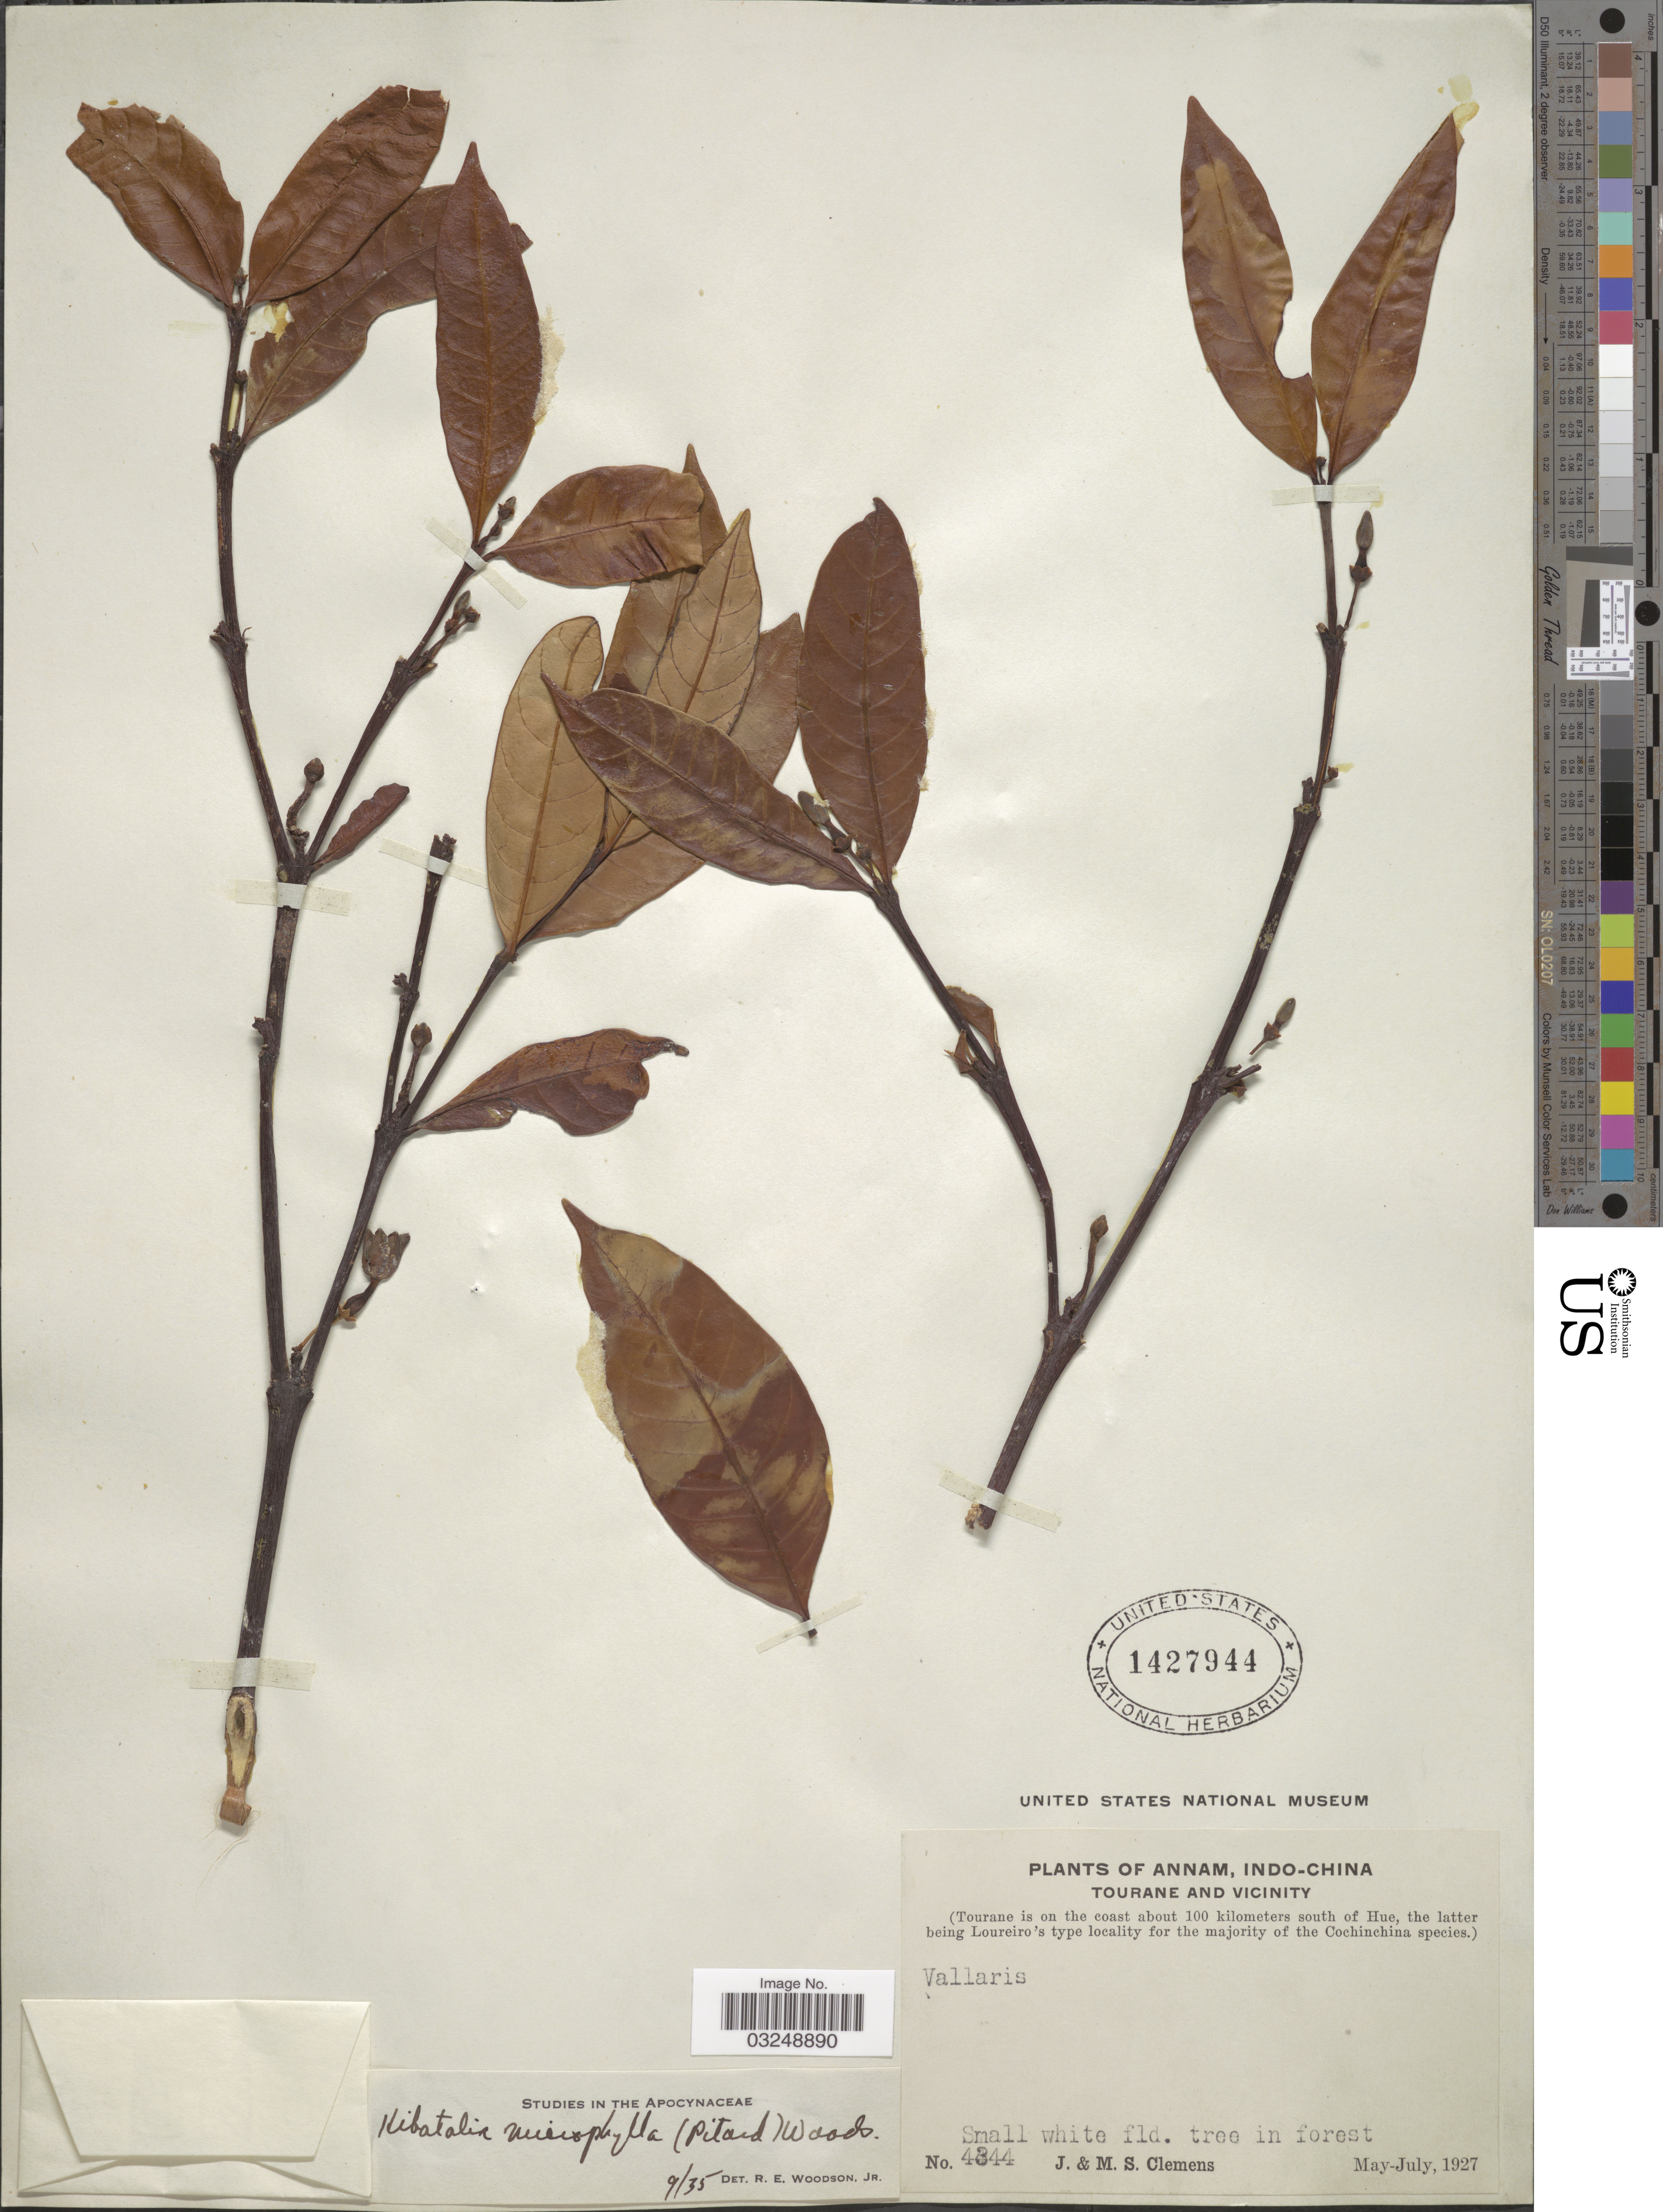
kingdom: Plantae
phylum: Tracheophyta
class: Magnoliopsida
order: Gentianales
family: Apocynaceae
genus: Kibatalia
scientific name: Kibatalia microphylla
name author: (Pit.) Woodson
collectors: J. Clemens & M. S. Clemens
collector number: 4344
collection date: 1927-05/1927-07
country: Vietnam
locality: Annam, Indo-China. Tourane and Vicinity.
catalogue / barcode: US 1427944